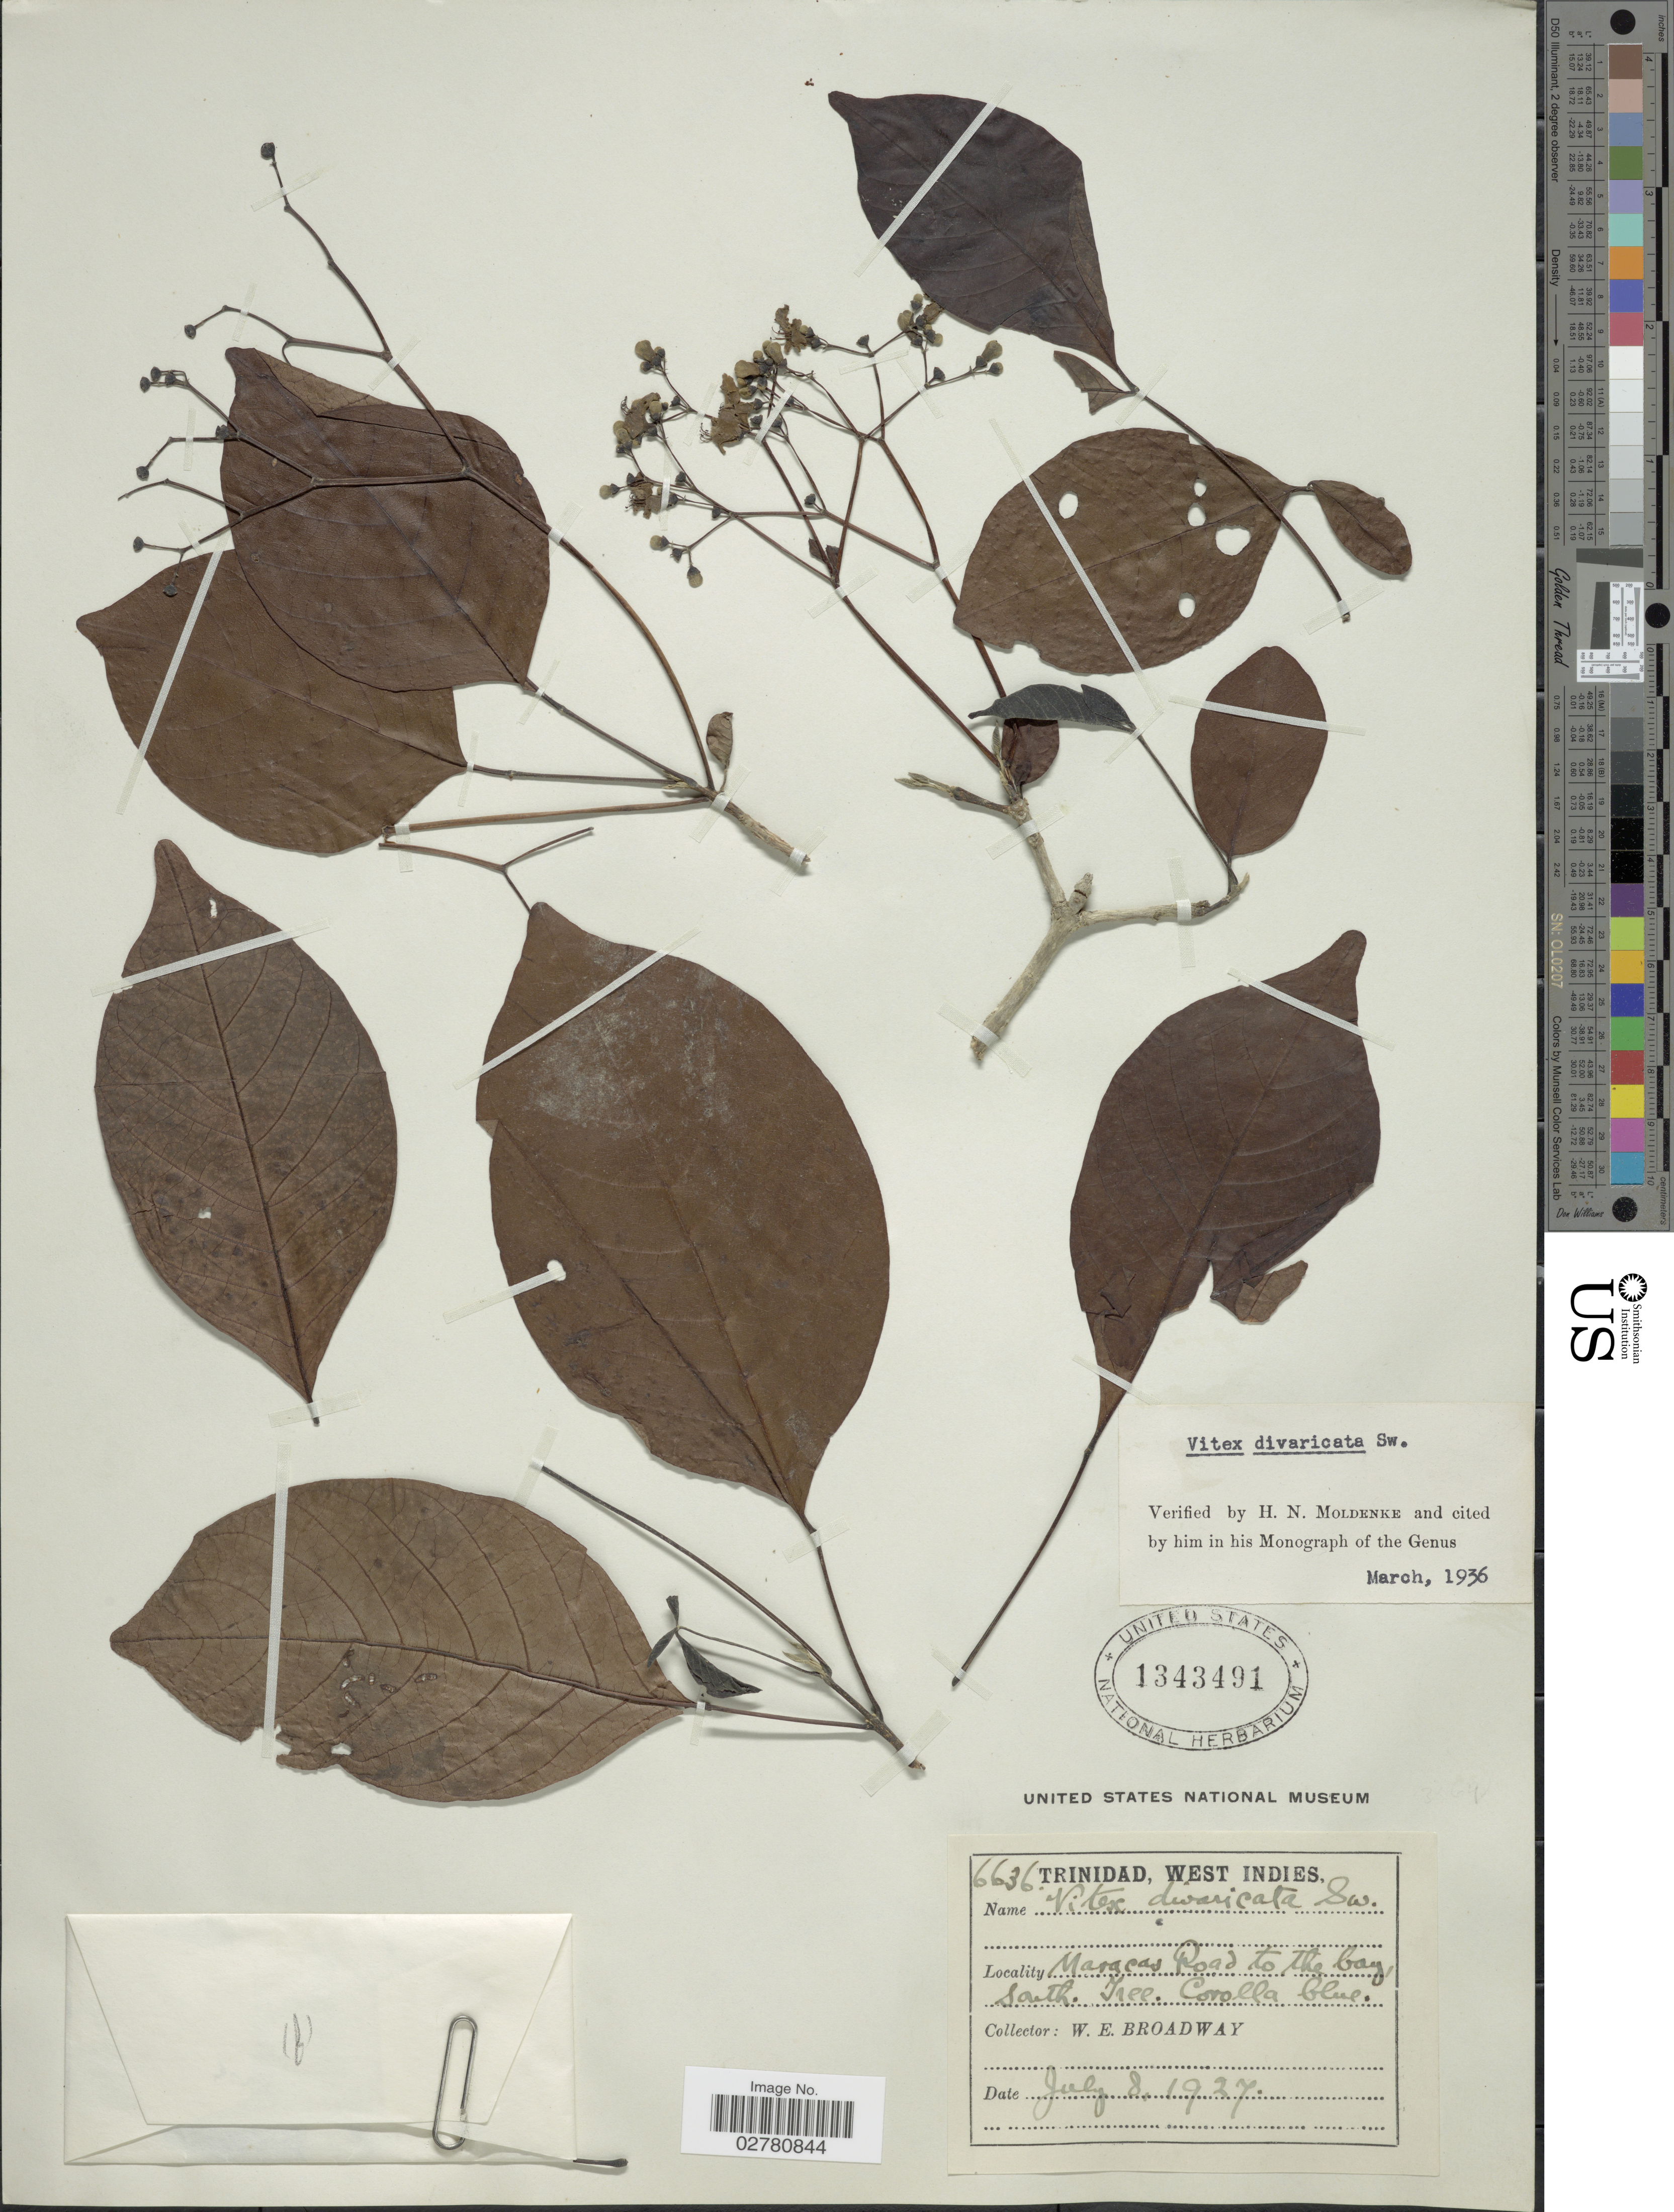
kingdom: Plantae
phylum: Tracheophyta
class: Magnoliopsida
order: Lamiales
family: Lamiaceae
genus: Vitex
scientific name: Vitex divaricata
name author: Sw.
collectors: W. E. Broadway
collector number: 6636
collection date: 1927-07-08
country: Trinidad and Tobago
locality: Trinidad. Maracas Road to the bay, South.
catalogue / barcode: US 1343491